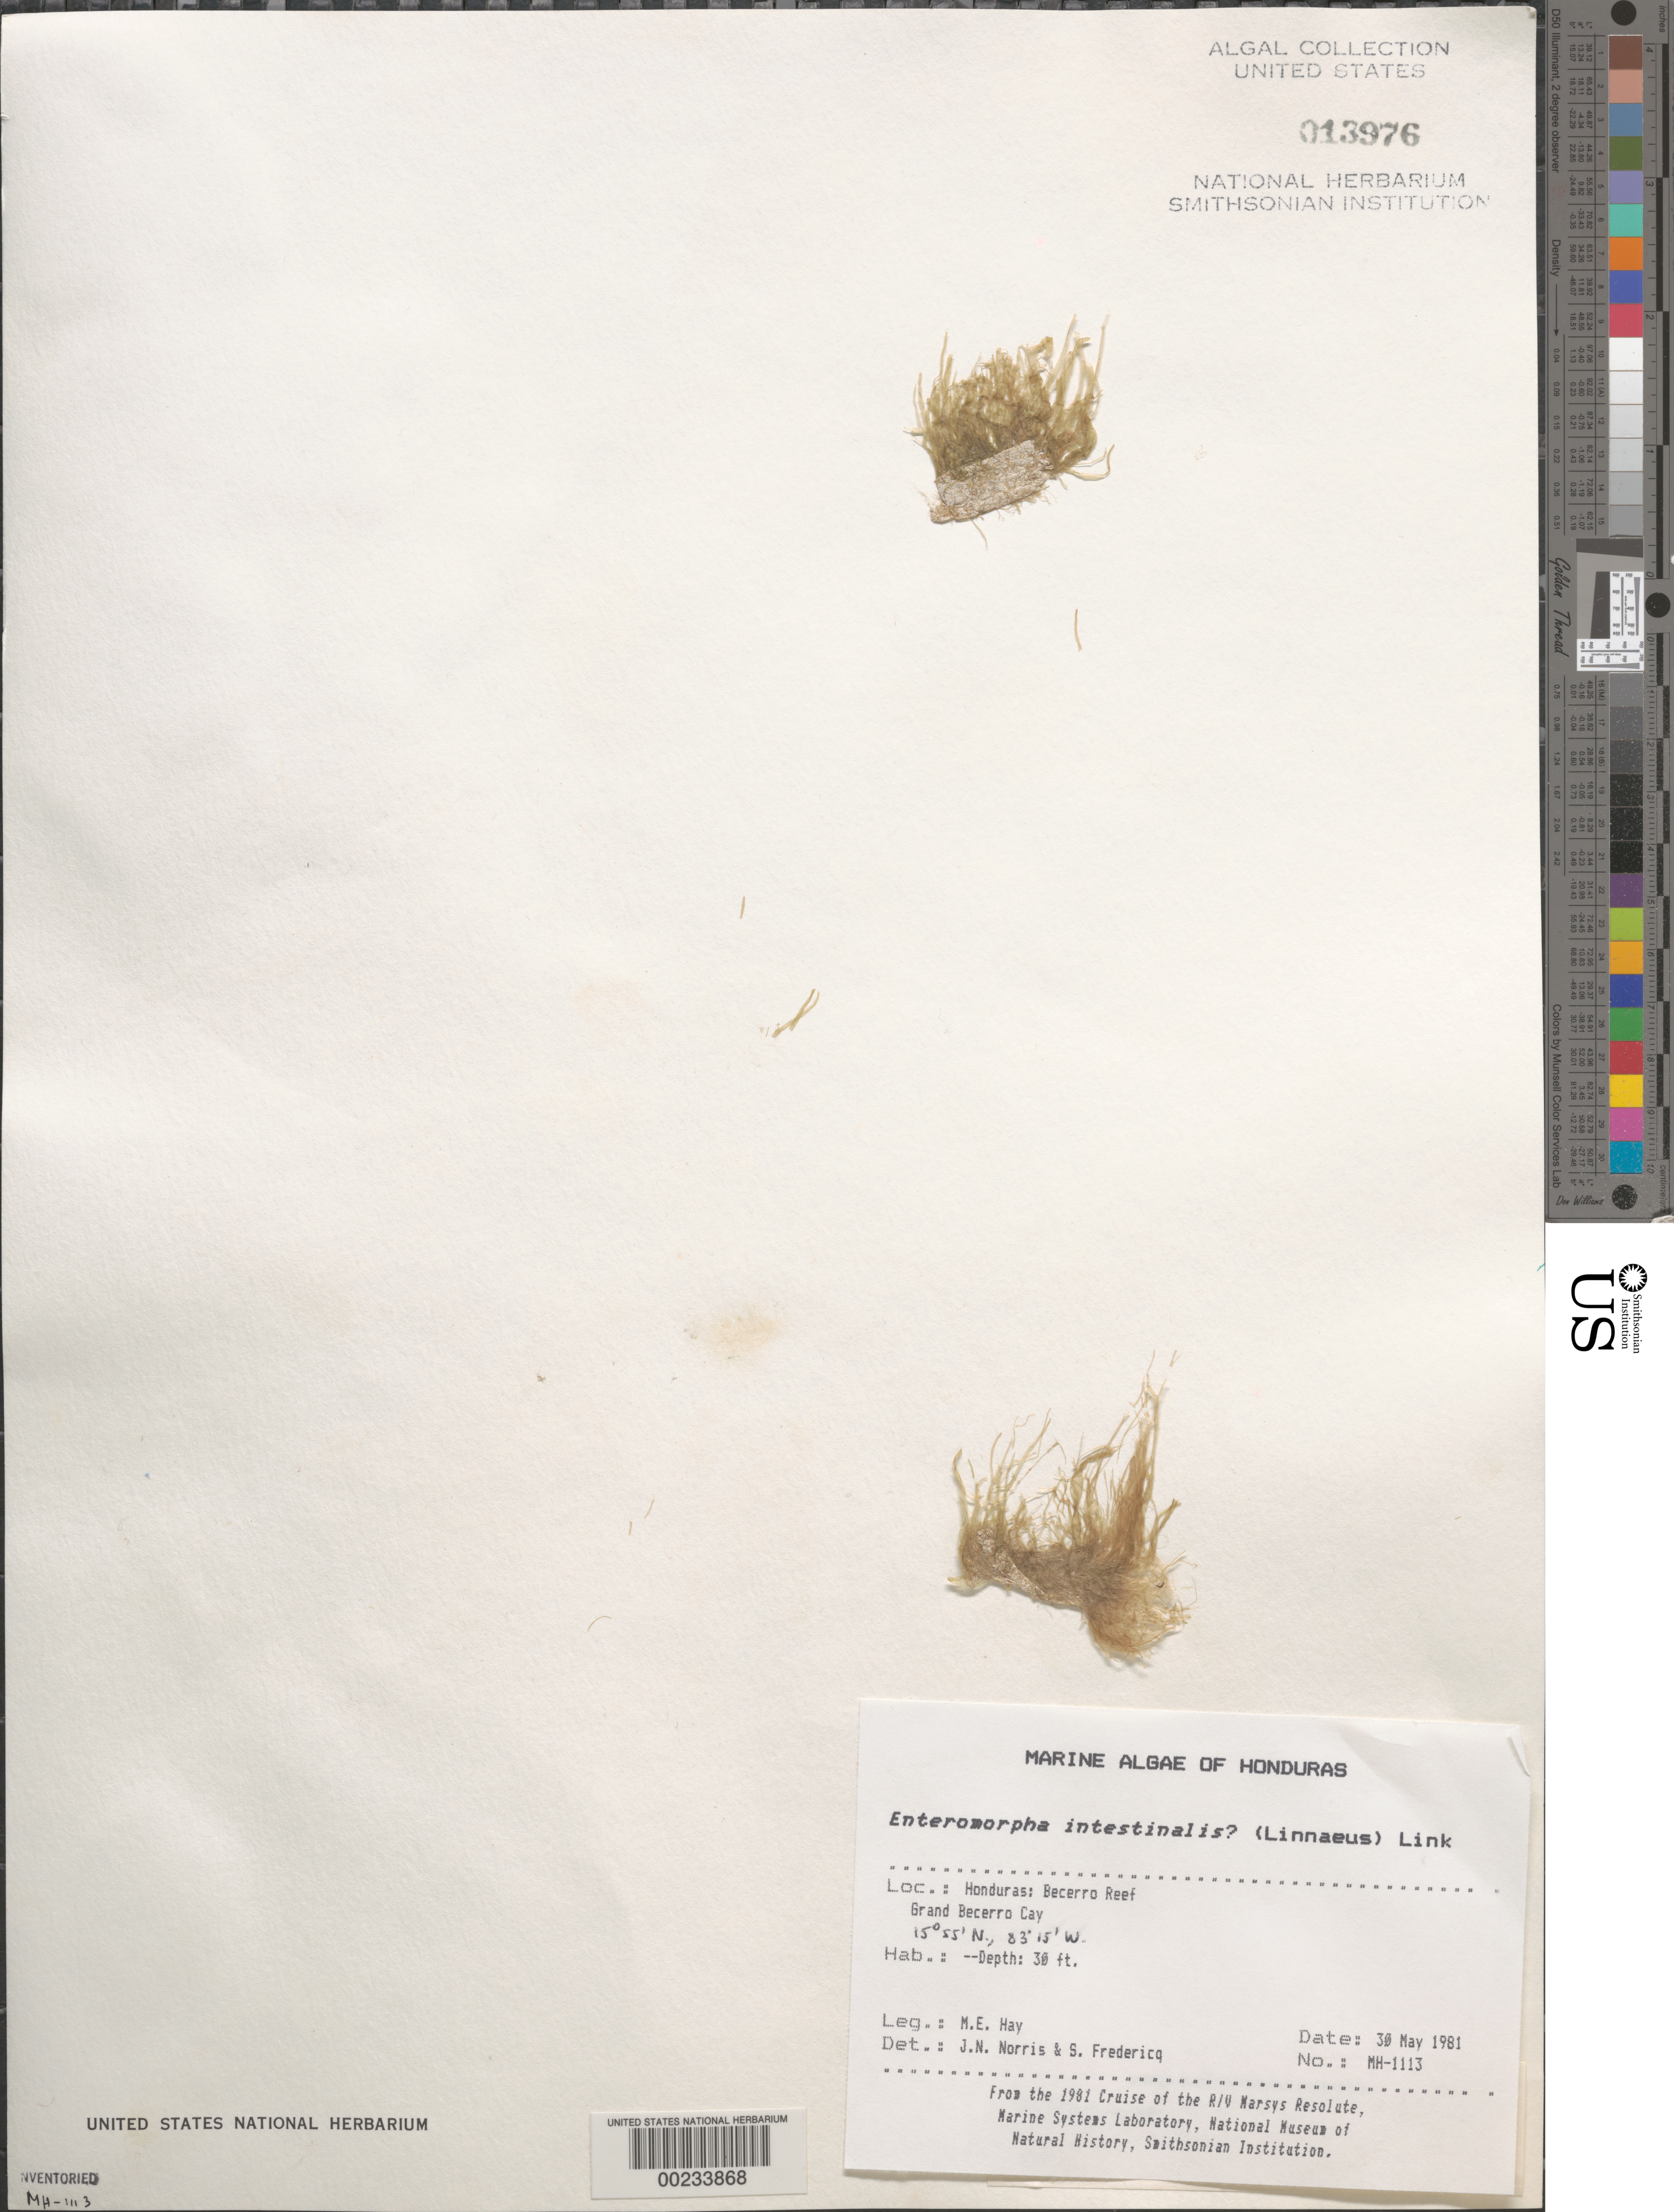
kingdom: Plantae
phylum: Chlorophyta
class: Ulvophyceae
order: Ulvales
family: Ulvaceae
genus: Ulva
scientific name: Ulva intestinalis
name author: L.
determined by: Algae name updating Project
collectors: M. E. Hay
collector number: MEH-1113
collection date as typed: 30 May 1981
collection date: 1981-05-30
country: Honduras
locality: Becerro reef, grand becerro cay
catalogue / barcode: US 13976